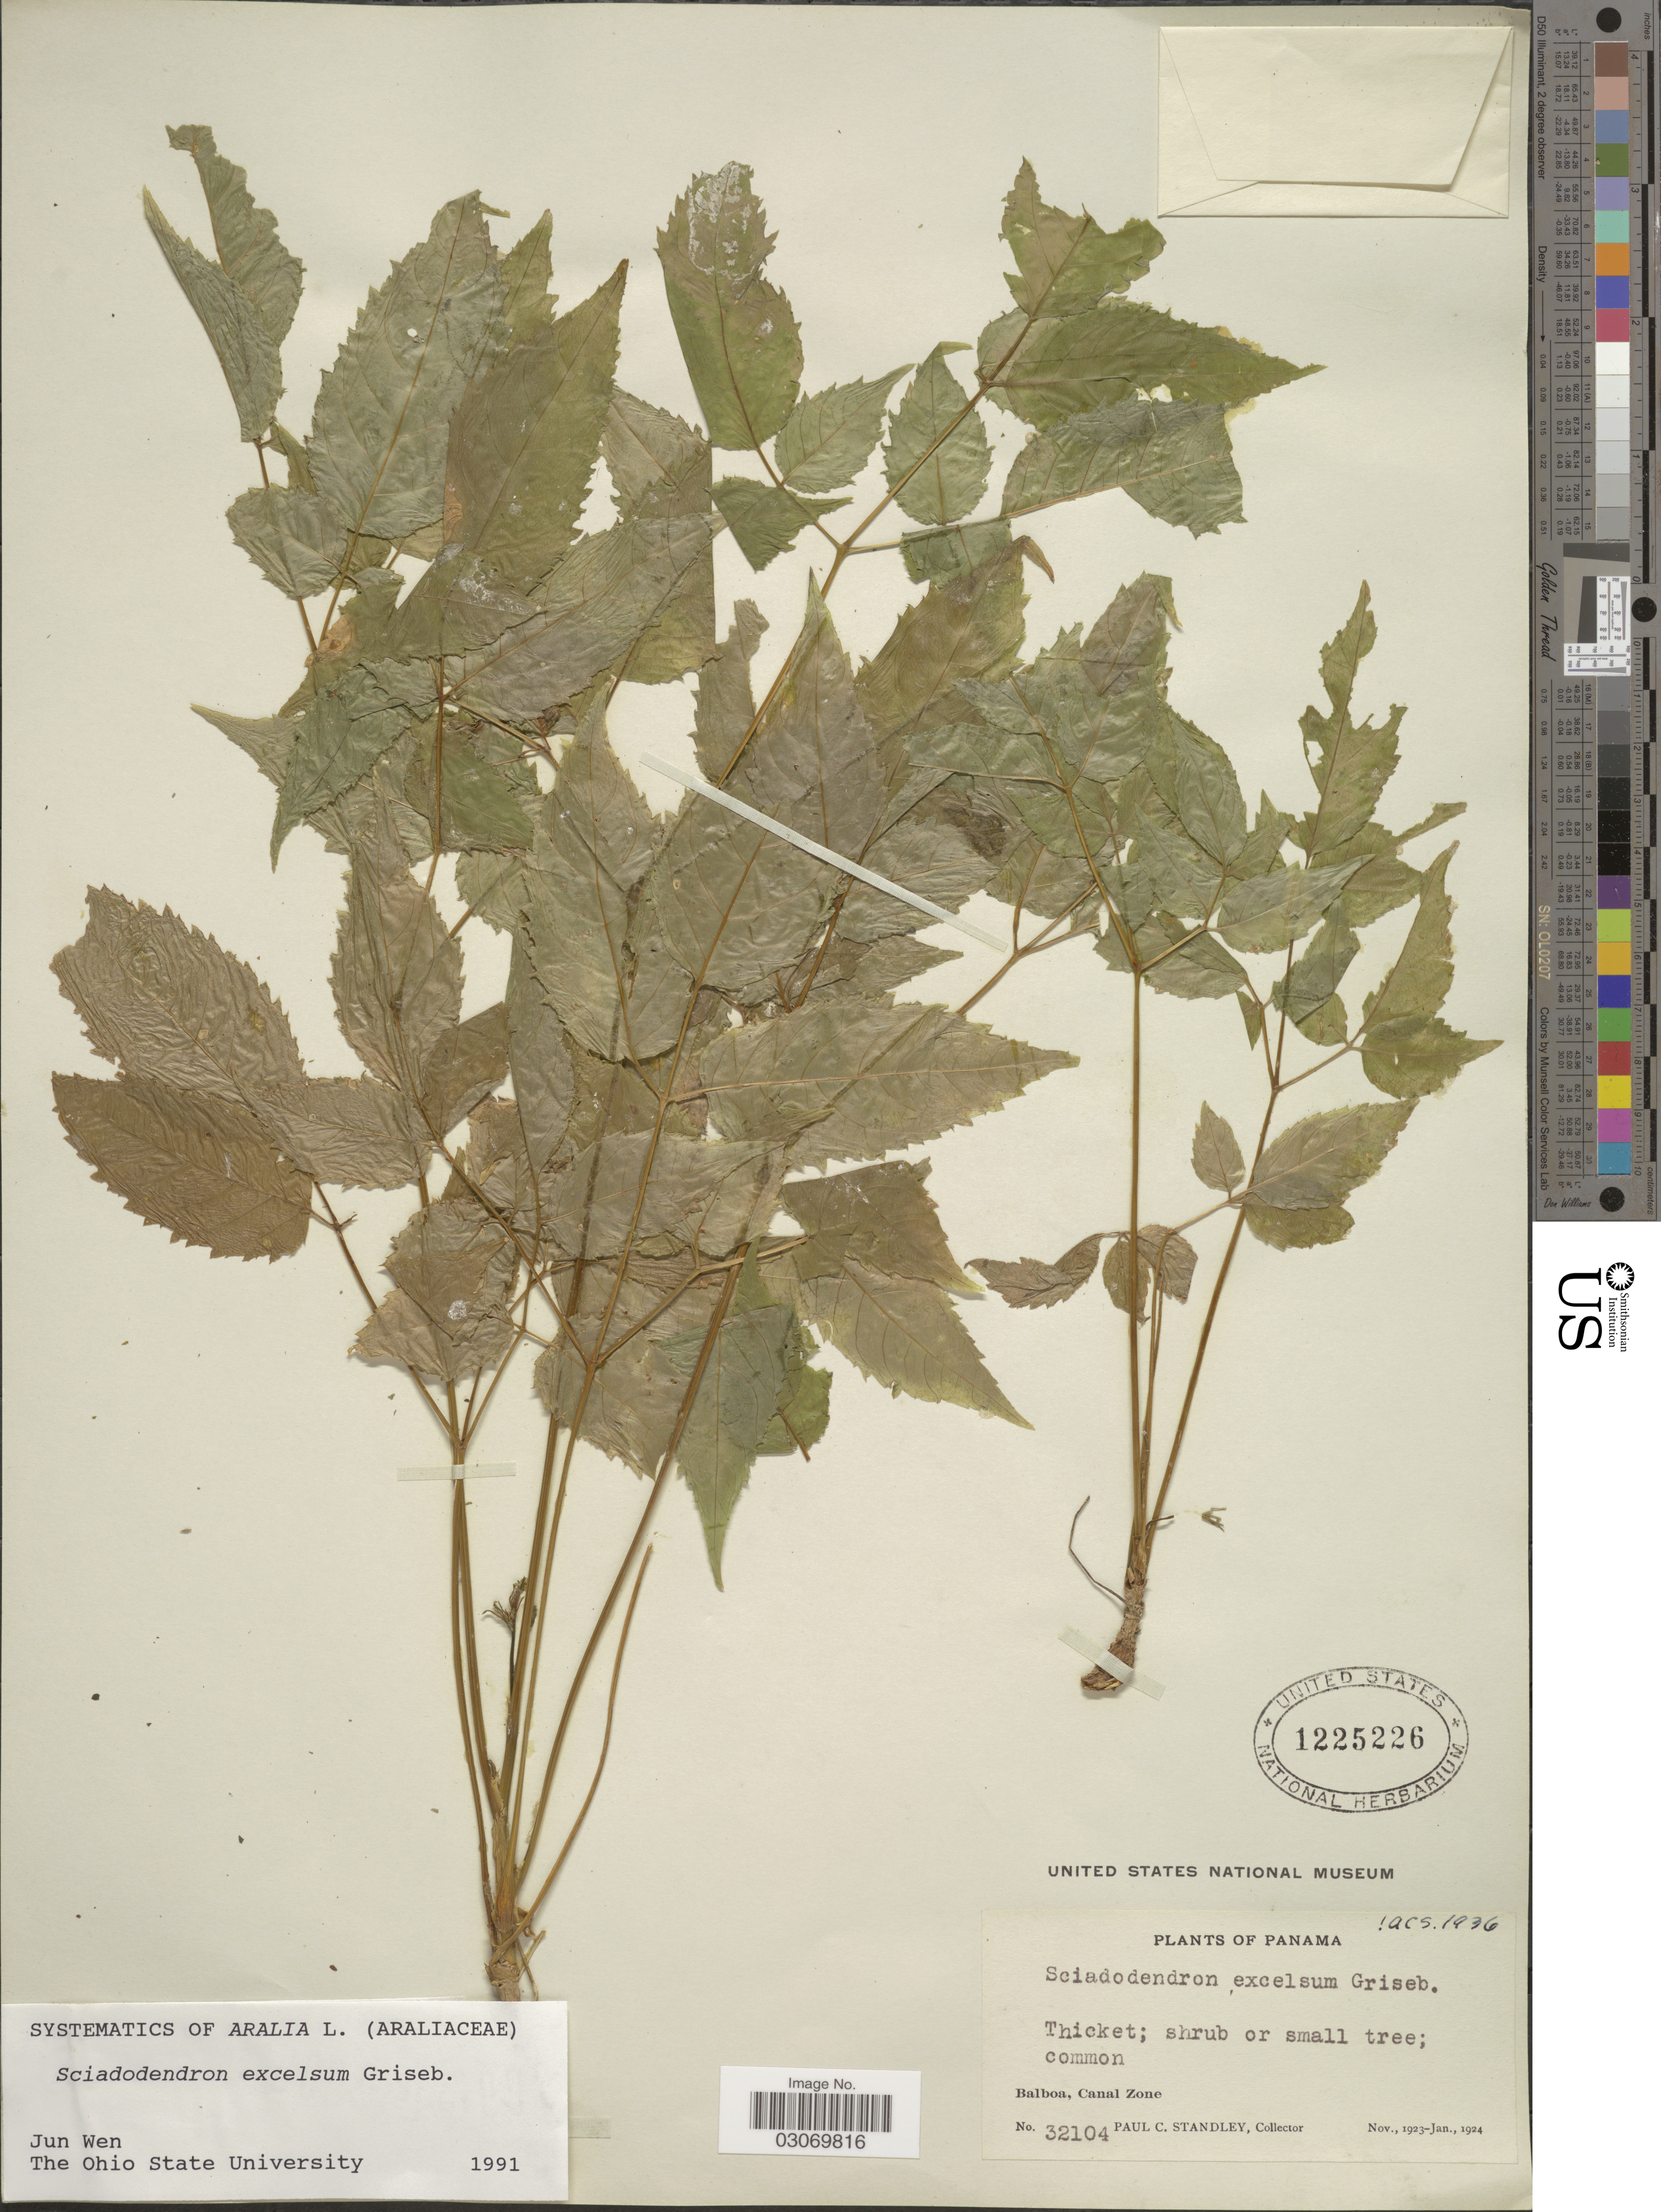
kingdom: Plantae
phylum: Tracheophyta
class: Magnoliopsida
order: Apiales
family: Araliaceae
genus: Sciadodendron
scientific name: Sciadodendron sp.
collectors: P. C. Standley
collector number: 32104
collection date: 1923-11/1924-01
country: Panama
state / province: Colón / Panamá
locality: Balboa, Canal Zone.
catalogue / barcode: US 1225226